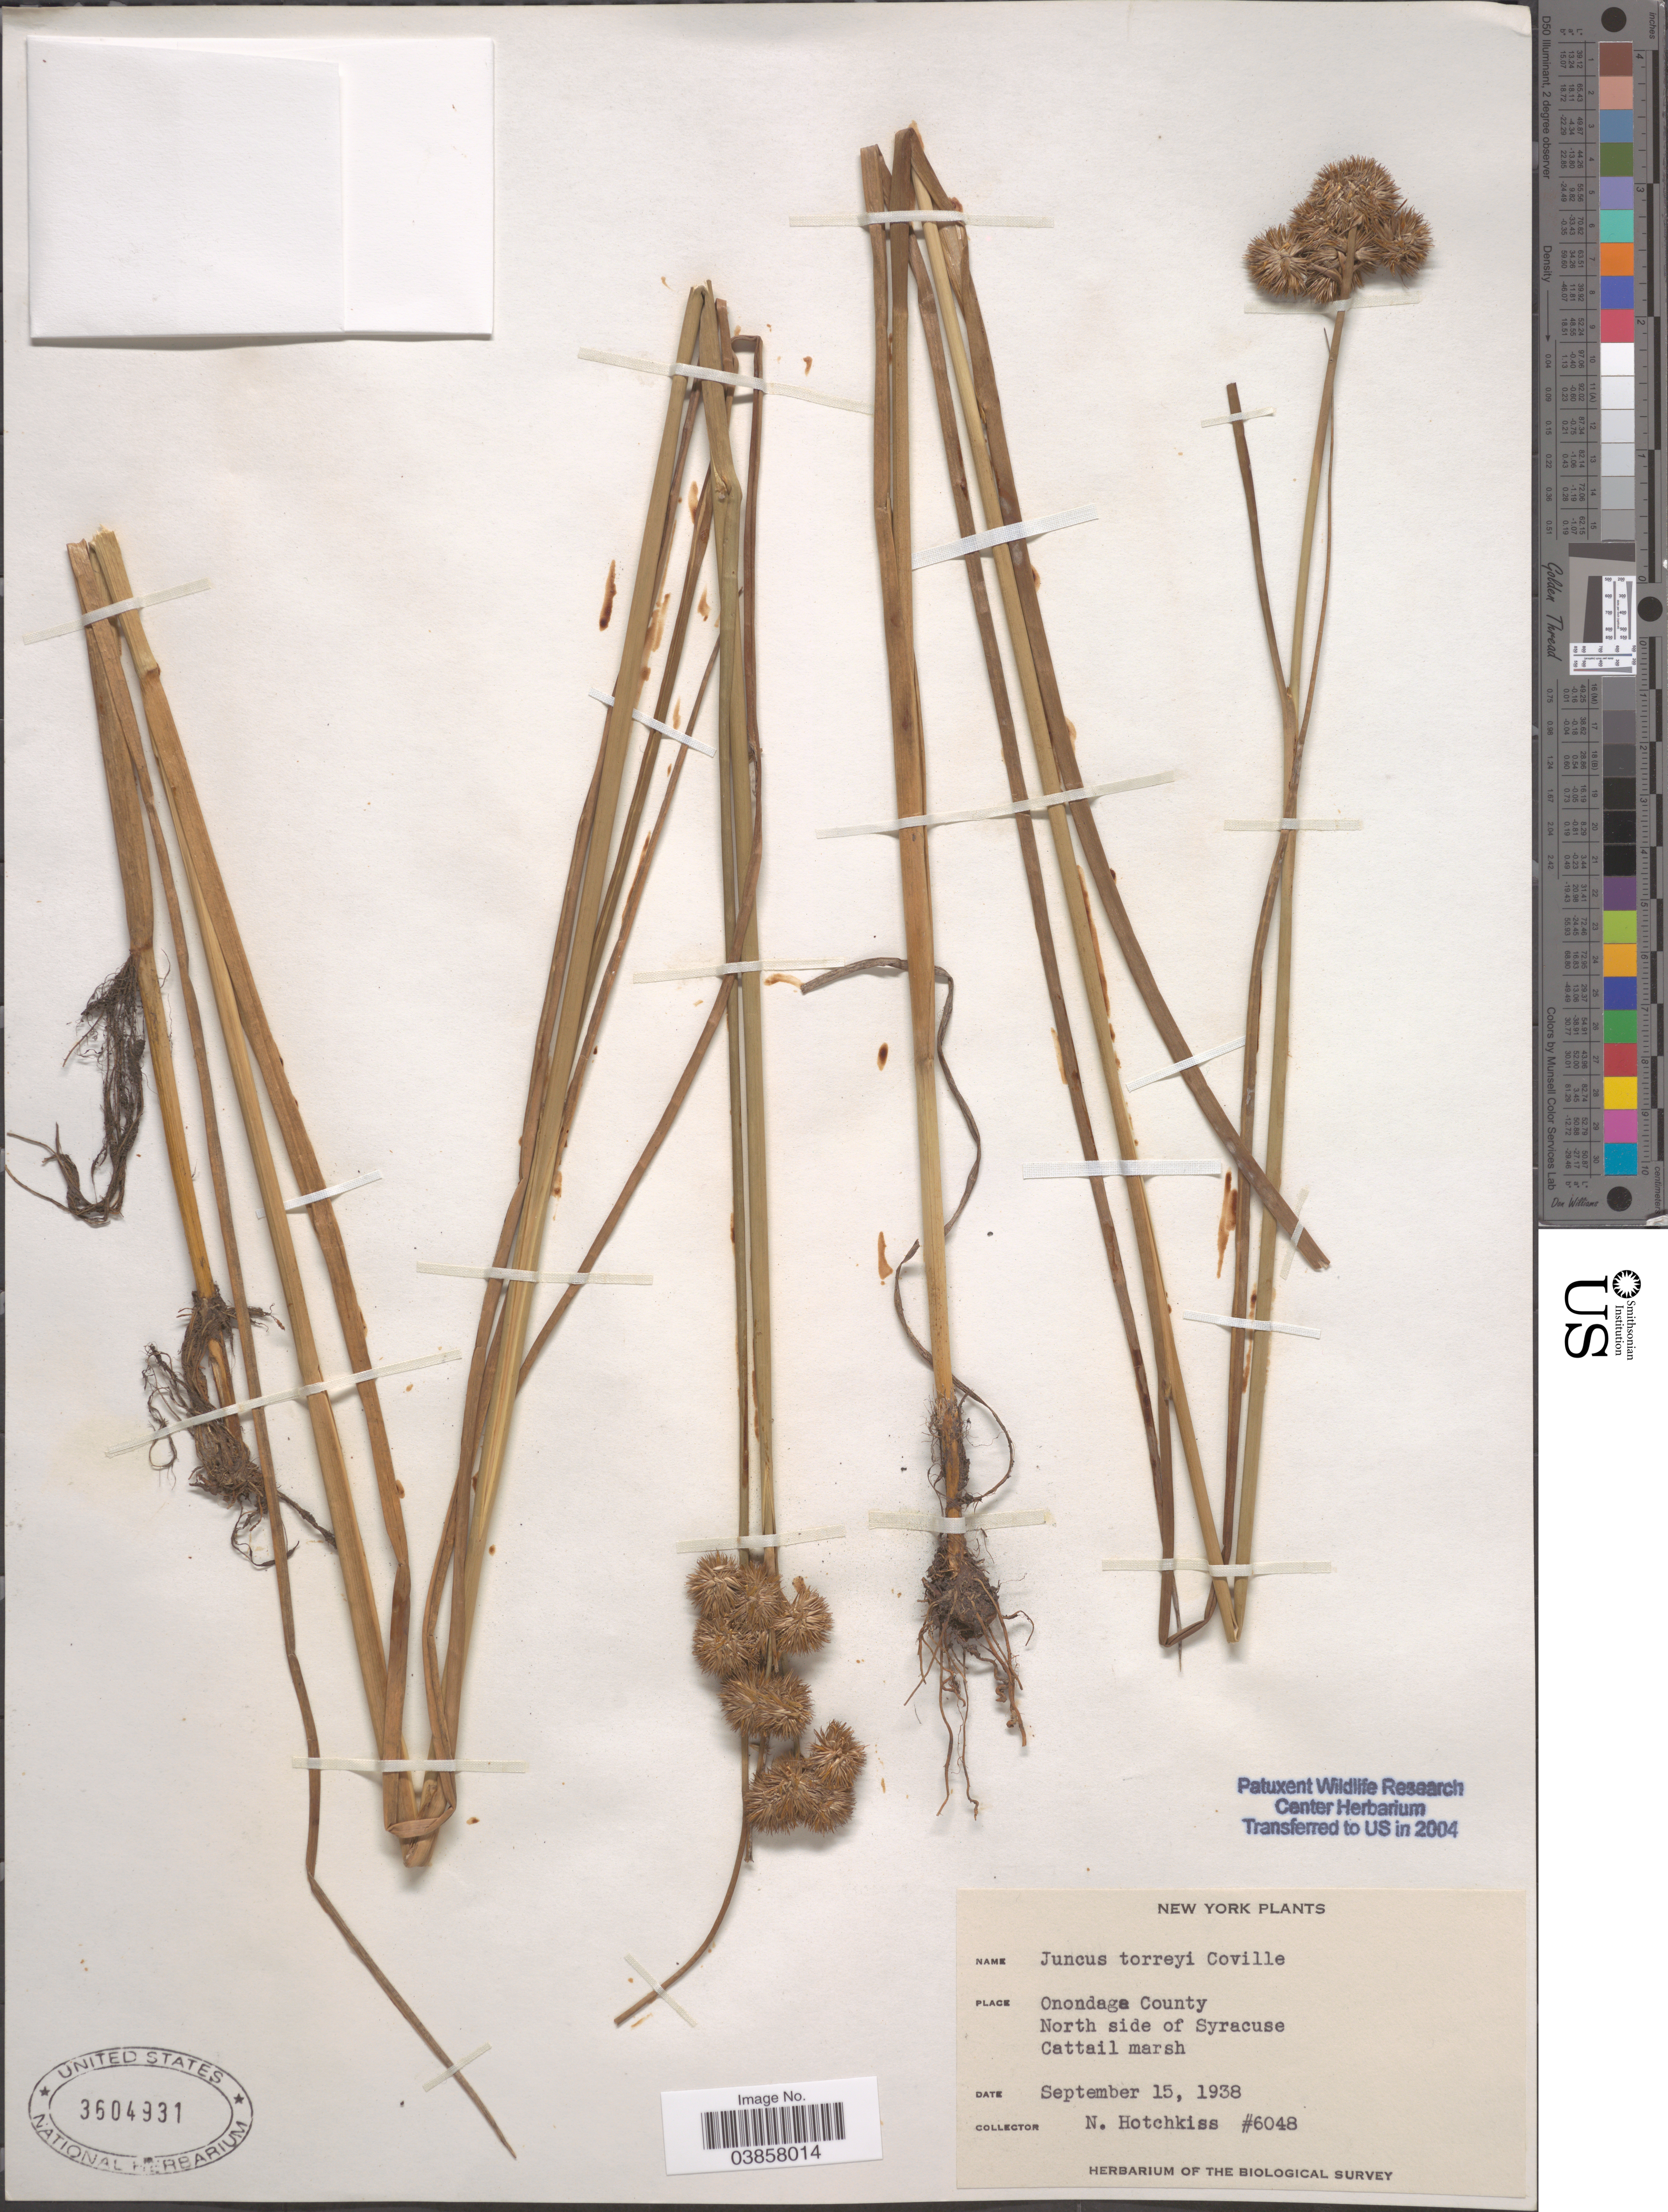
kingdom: Plantae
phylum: Tracheophyta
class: Liliopsida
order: Poales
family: Juncaceae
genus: Juncus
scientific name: Juncus torreyi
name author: Coville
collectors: N. Hotchkiss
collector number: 6048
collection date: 1938-09-15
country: United States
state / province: New York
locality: Onondaga County. North side of Syracuse Cattail marsh.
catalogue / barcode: US 3604931